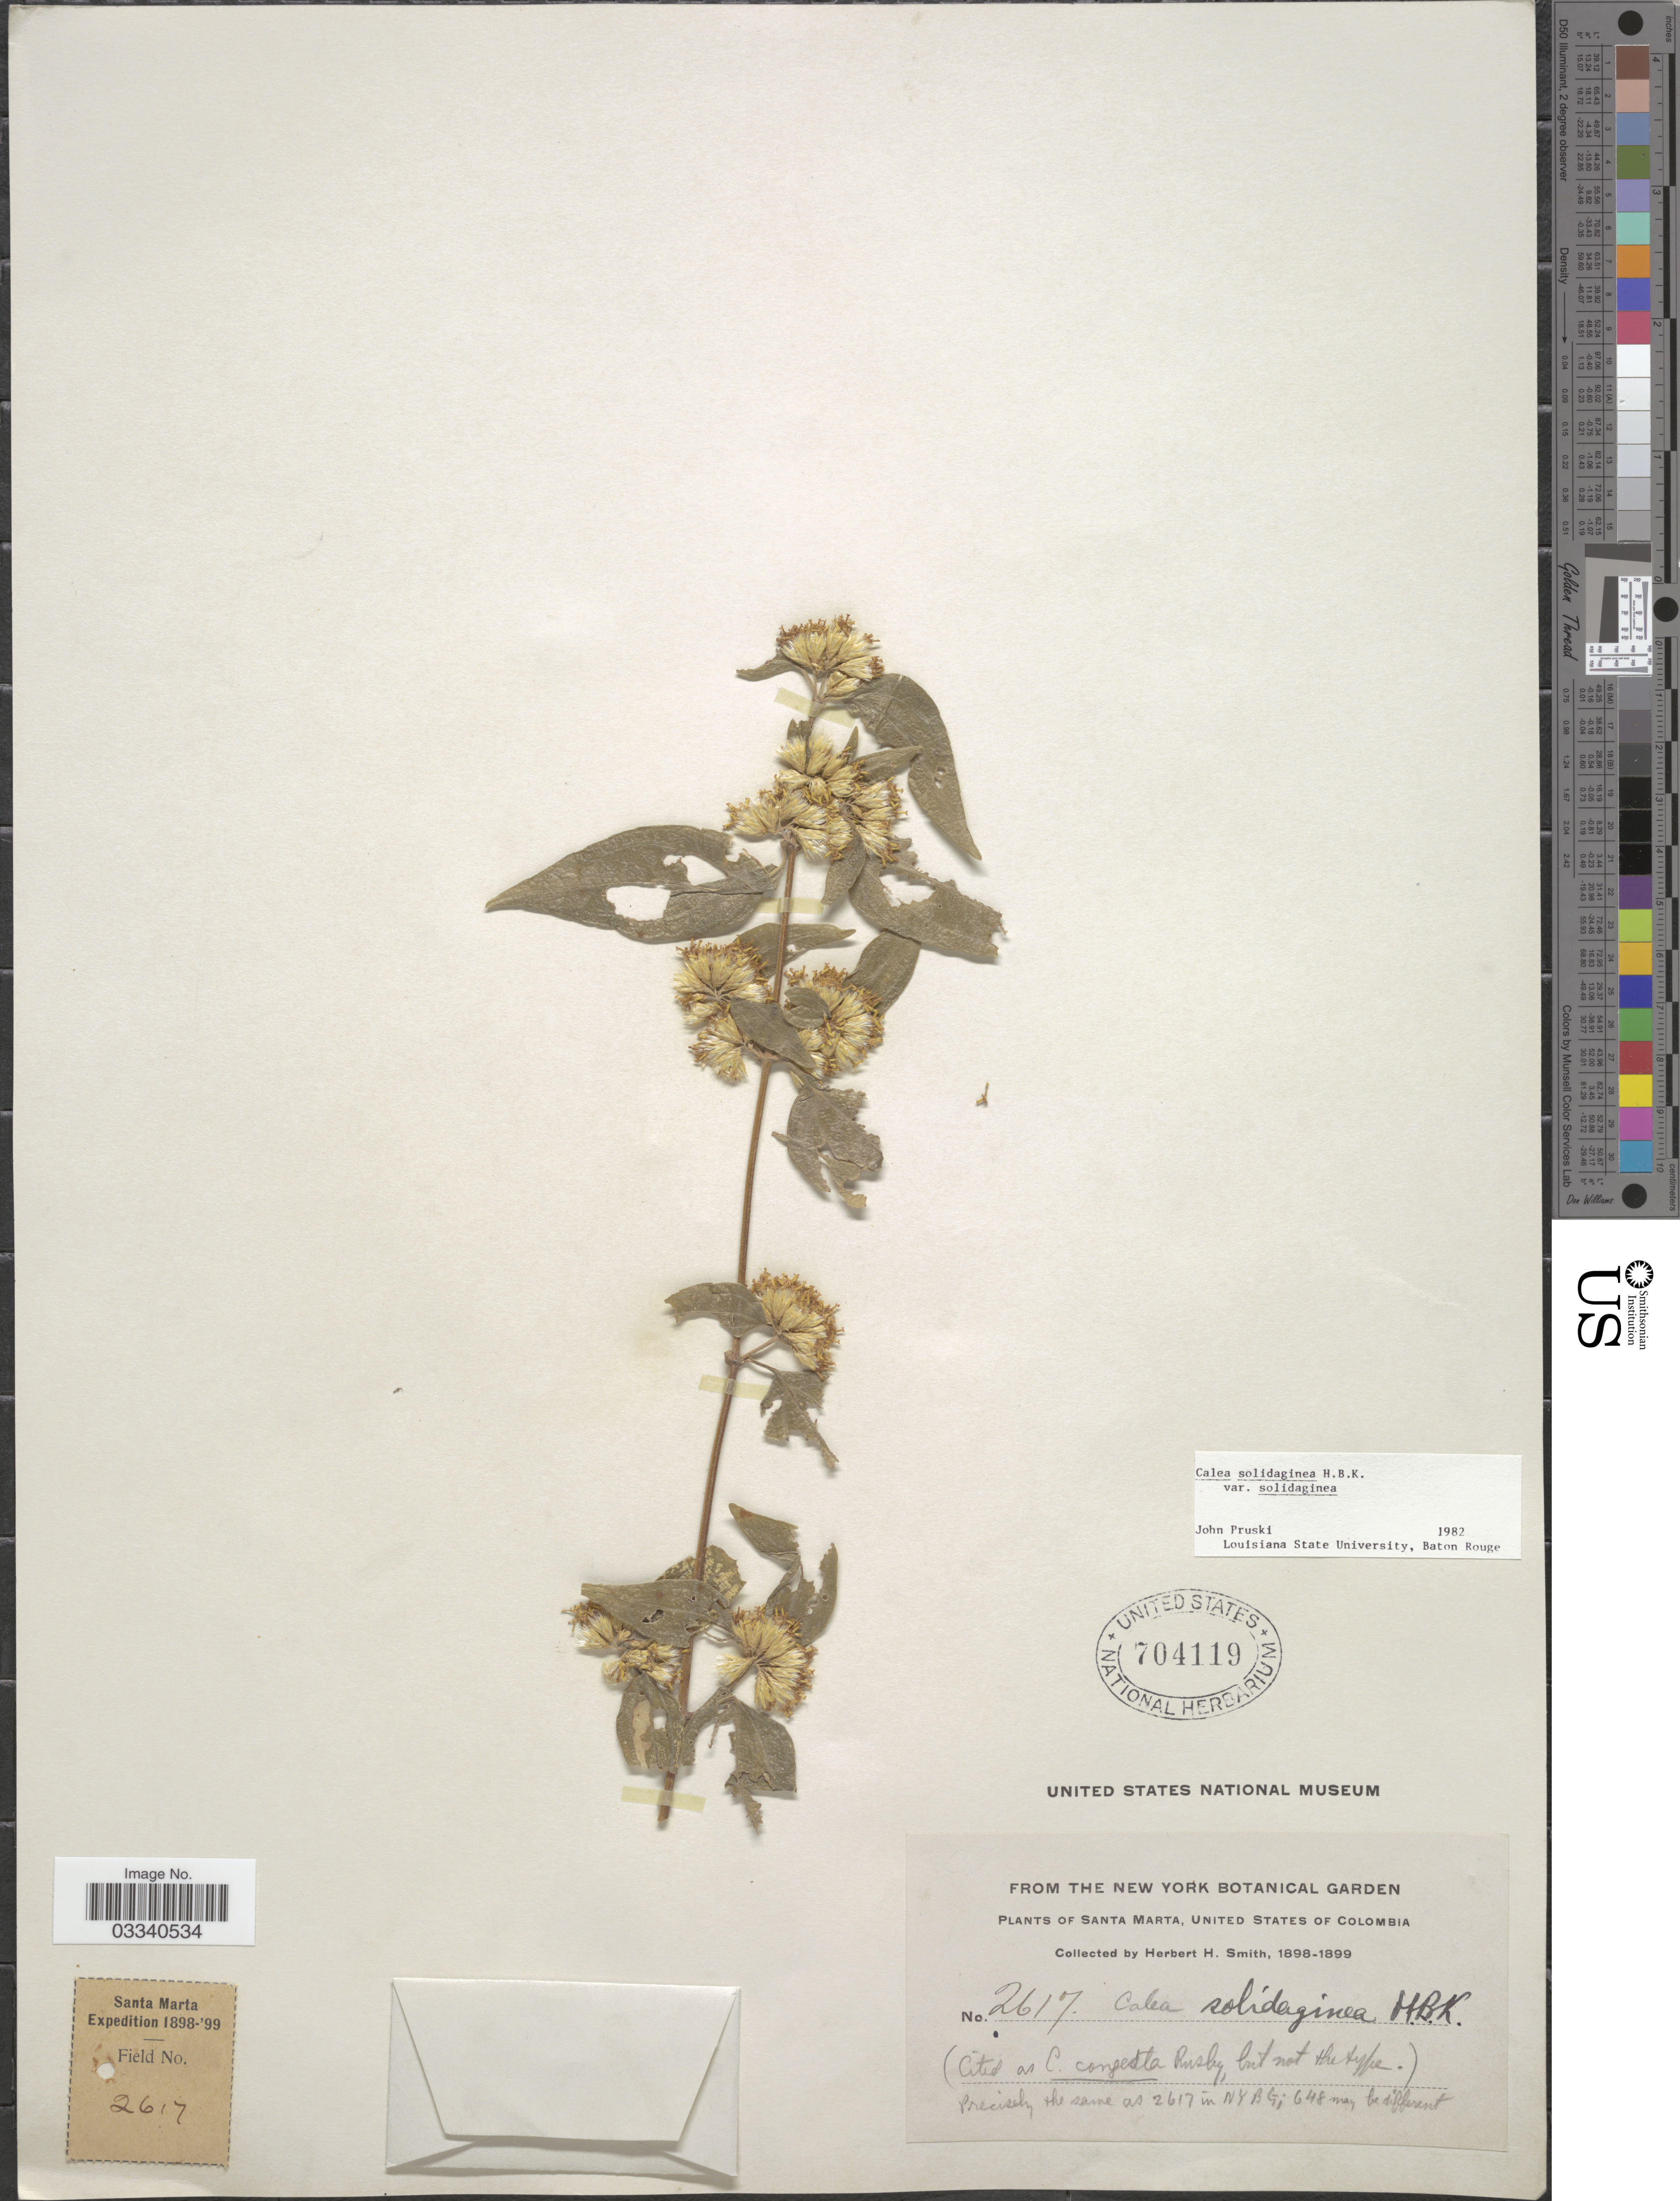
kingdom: Plantae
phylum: Tracheophyta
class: Magnoliopsida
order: Asterales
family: Asteraceae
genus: Calea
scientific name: Calea solidaginea var. solidaginea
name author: Kunth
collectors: Herbert H. Smith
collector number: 2617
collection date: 1898/1899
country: Colombia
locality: Santa Marta, United States of Colombia.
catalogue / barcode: US 704119